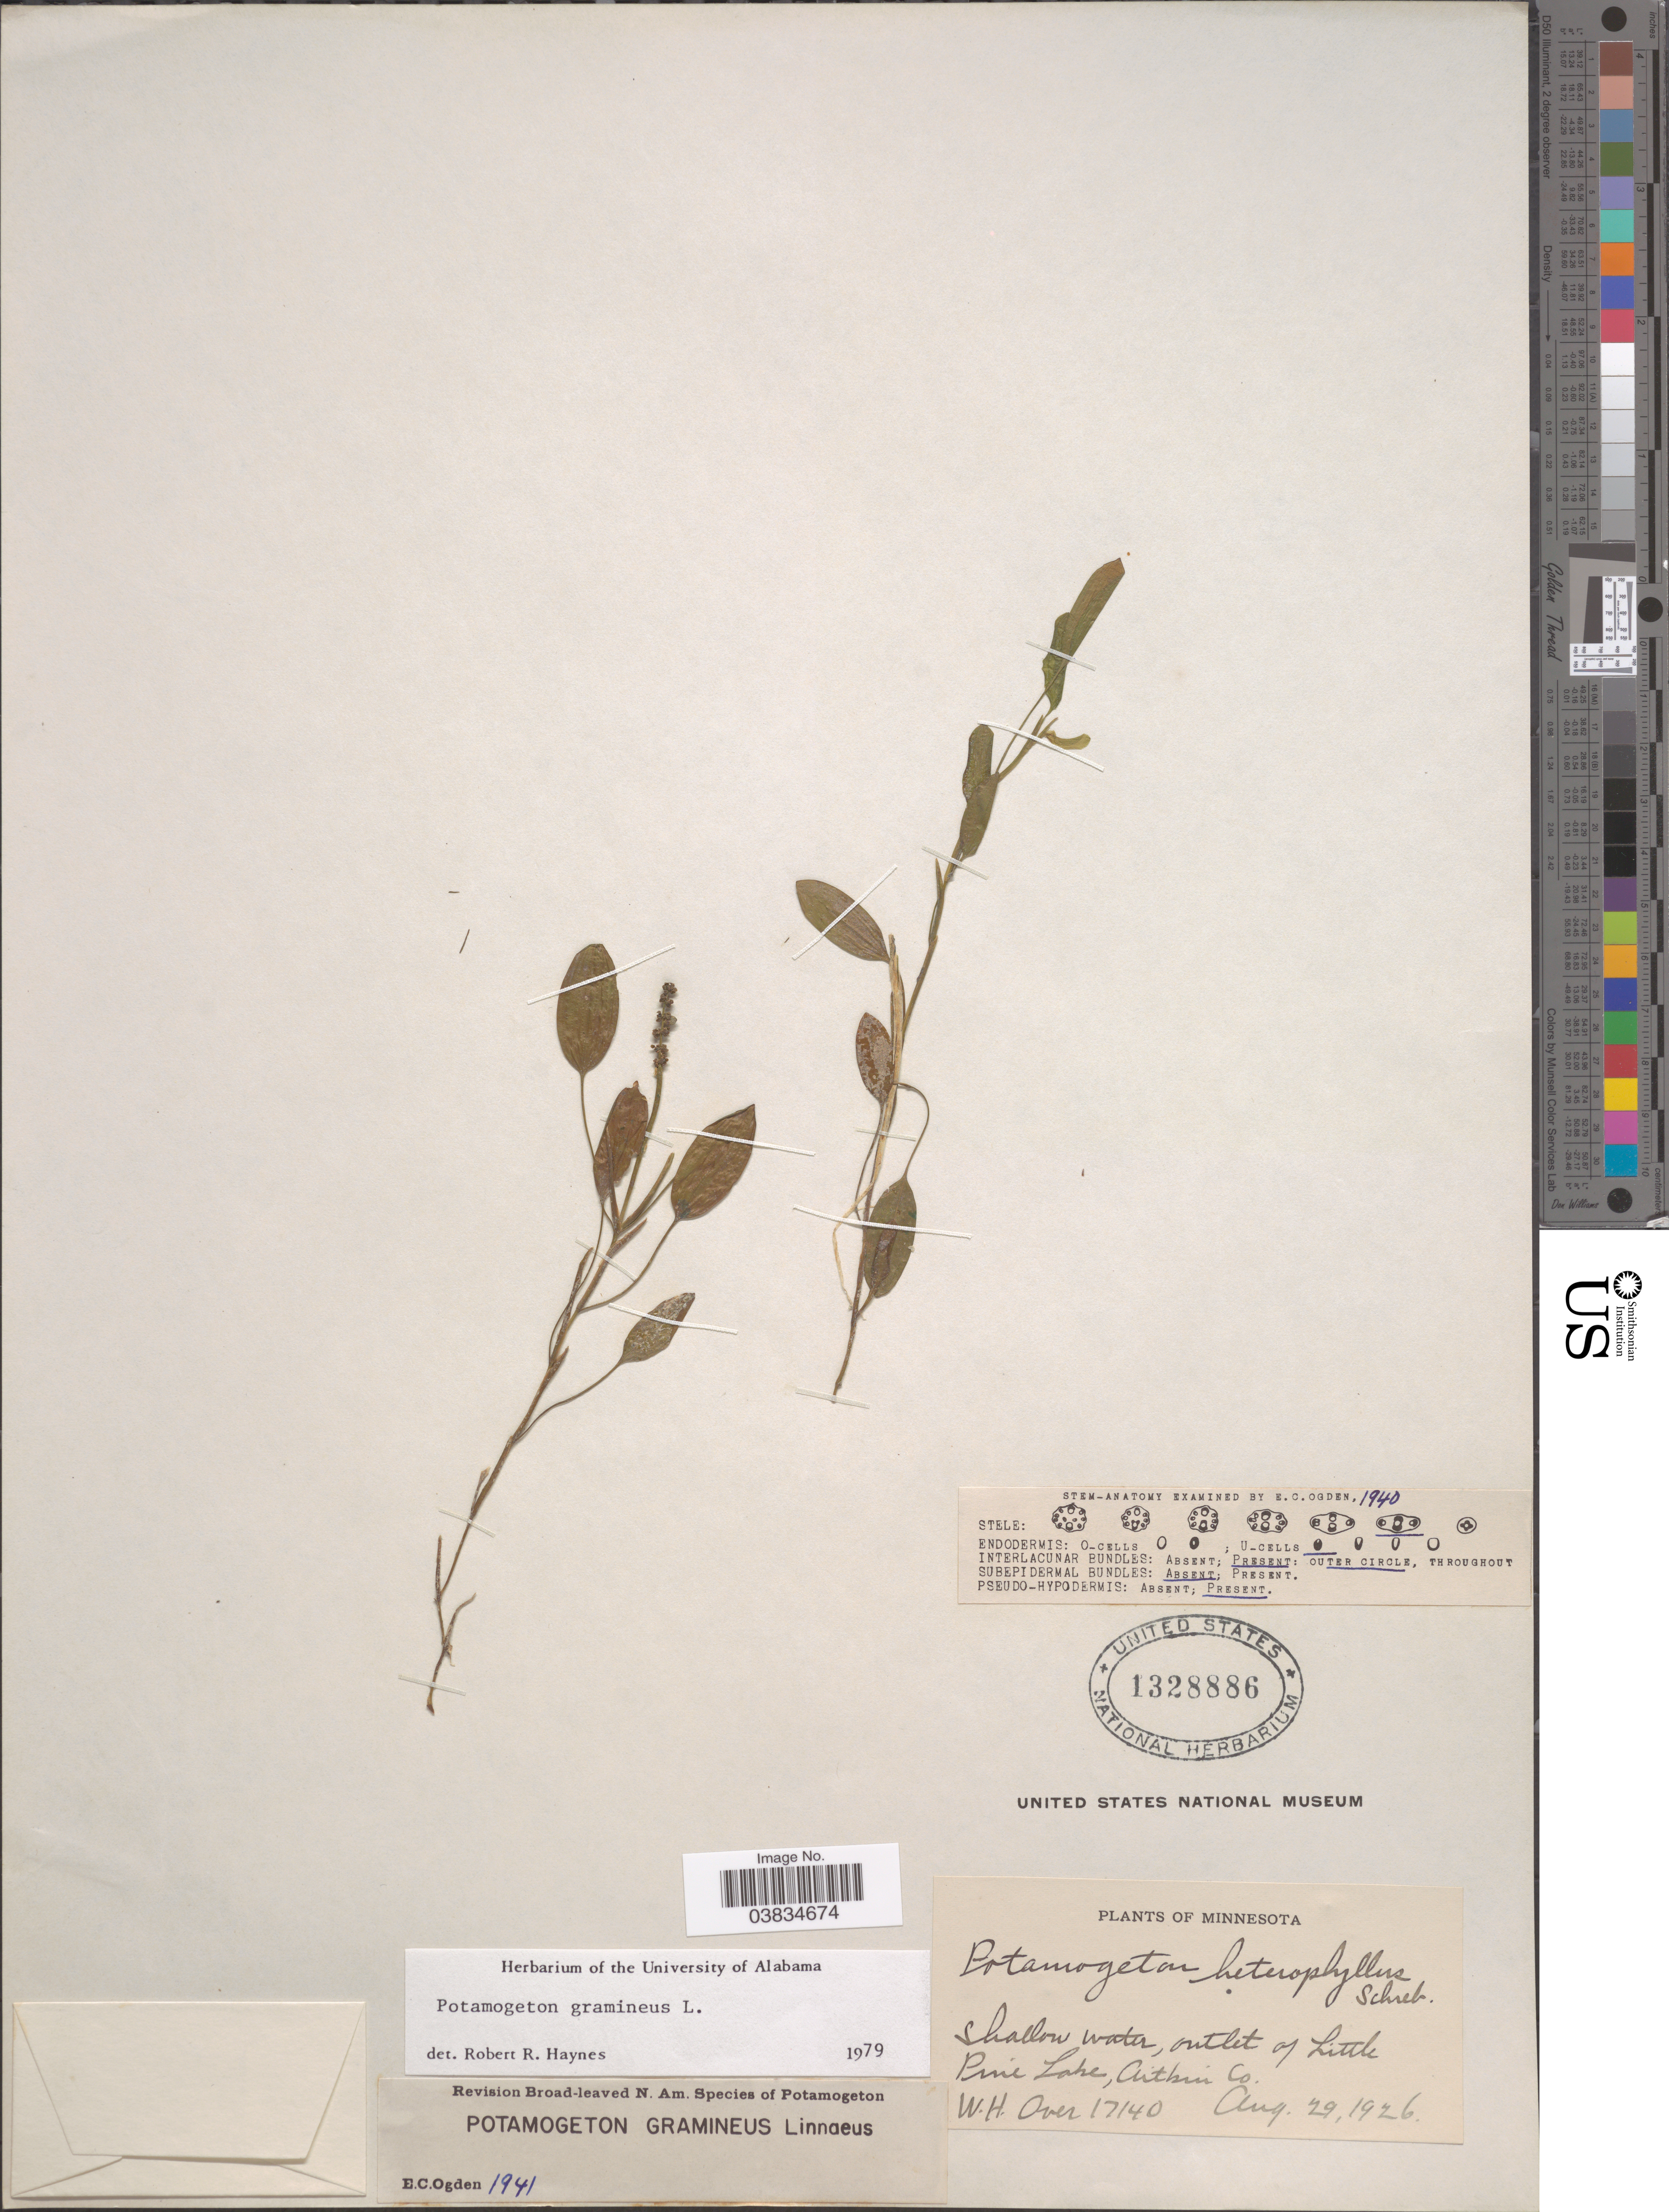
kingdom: Plantae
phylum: Tracheophyta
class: Liliopsida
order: Alismatales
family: Potamogetonaceae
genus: Potamogeton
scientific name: Potamogeton gramineus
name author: L.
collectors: W. Over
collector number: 17140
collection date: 1926-08-29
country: United States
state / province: Minnesota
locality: Shallow water, outlet of Little Pine Lake, Aitkin Co.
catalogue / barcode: US 1328886